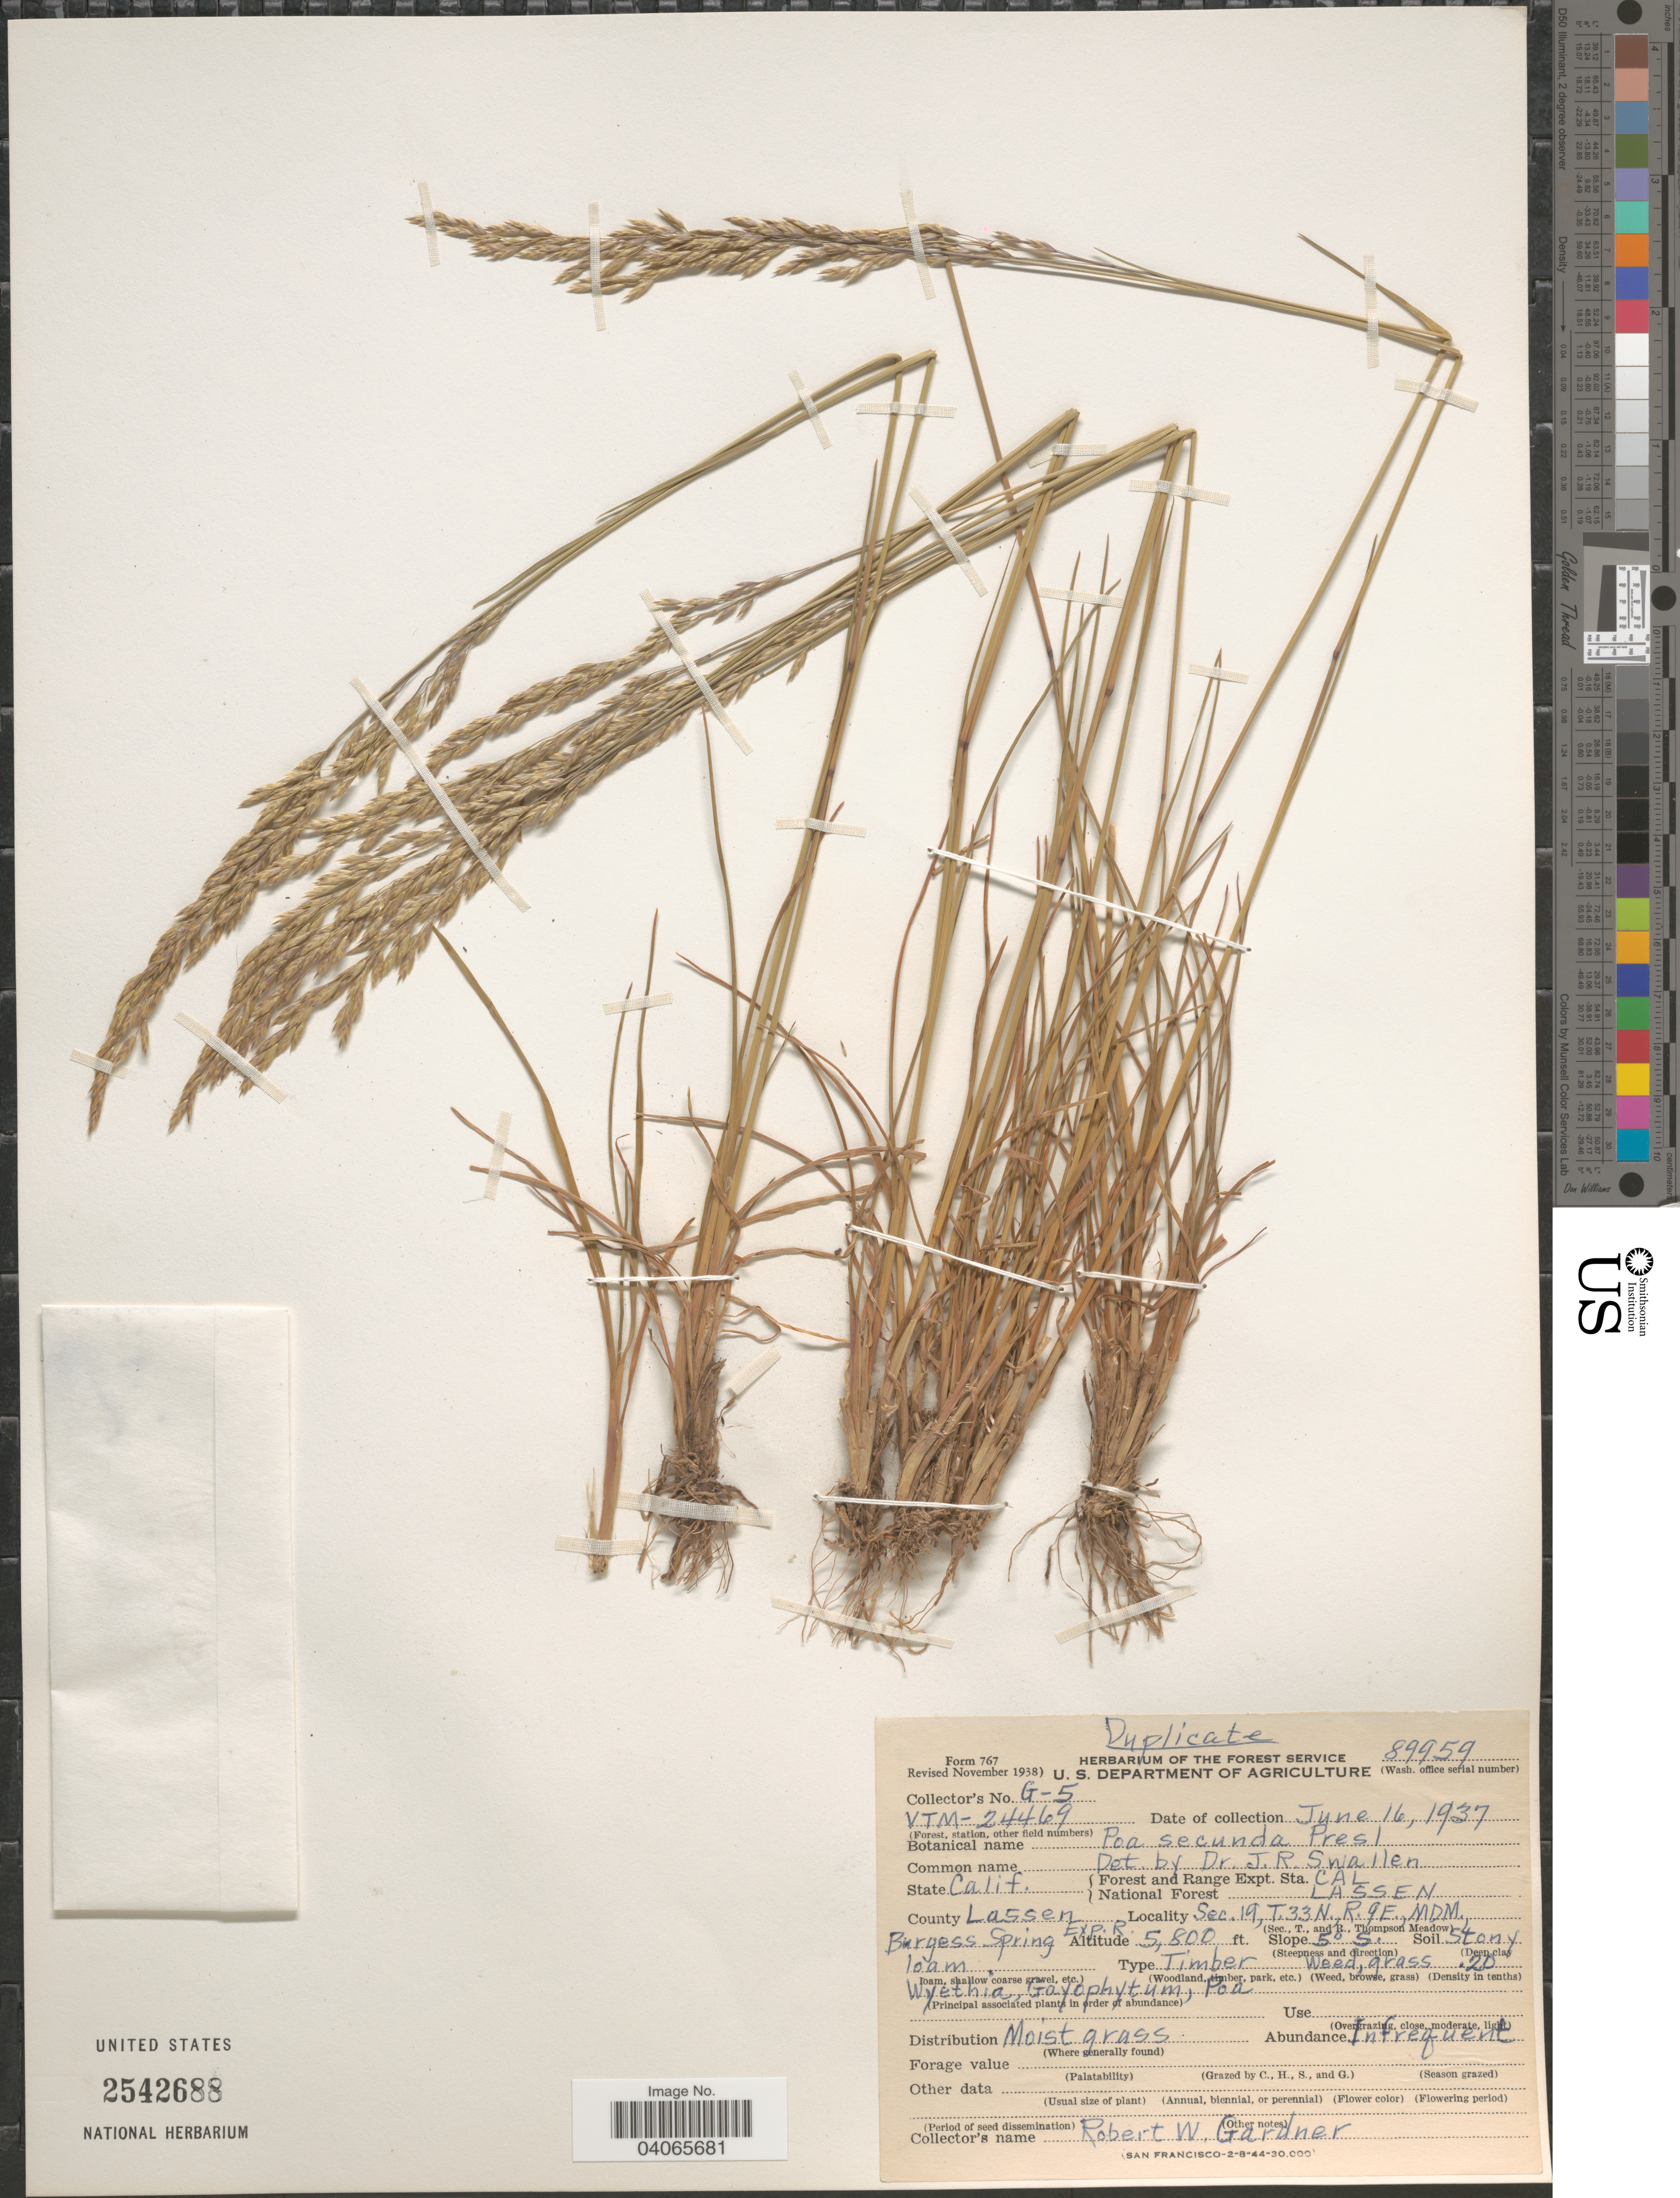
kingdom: Plantae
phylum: Tracheophyta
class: Liliopsida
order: Poales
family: Poaceae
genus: Poa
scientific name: Poa secunda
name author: J. Presl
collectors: R. Gardner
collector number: G-5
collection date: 1937-06-16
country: United States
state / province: California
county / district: Lassen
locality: Forest and Range Expt. Sta. National Forest Lassen. County Lassen. Sec. 19, T.33N, R.9E., MDM. Burgess Spring Exp. R.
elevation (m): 1768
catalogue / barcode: US 2542688